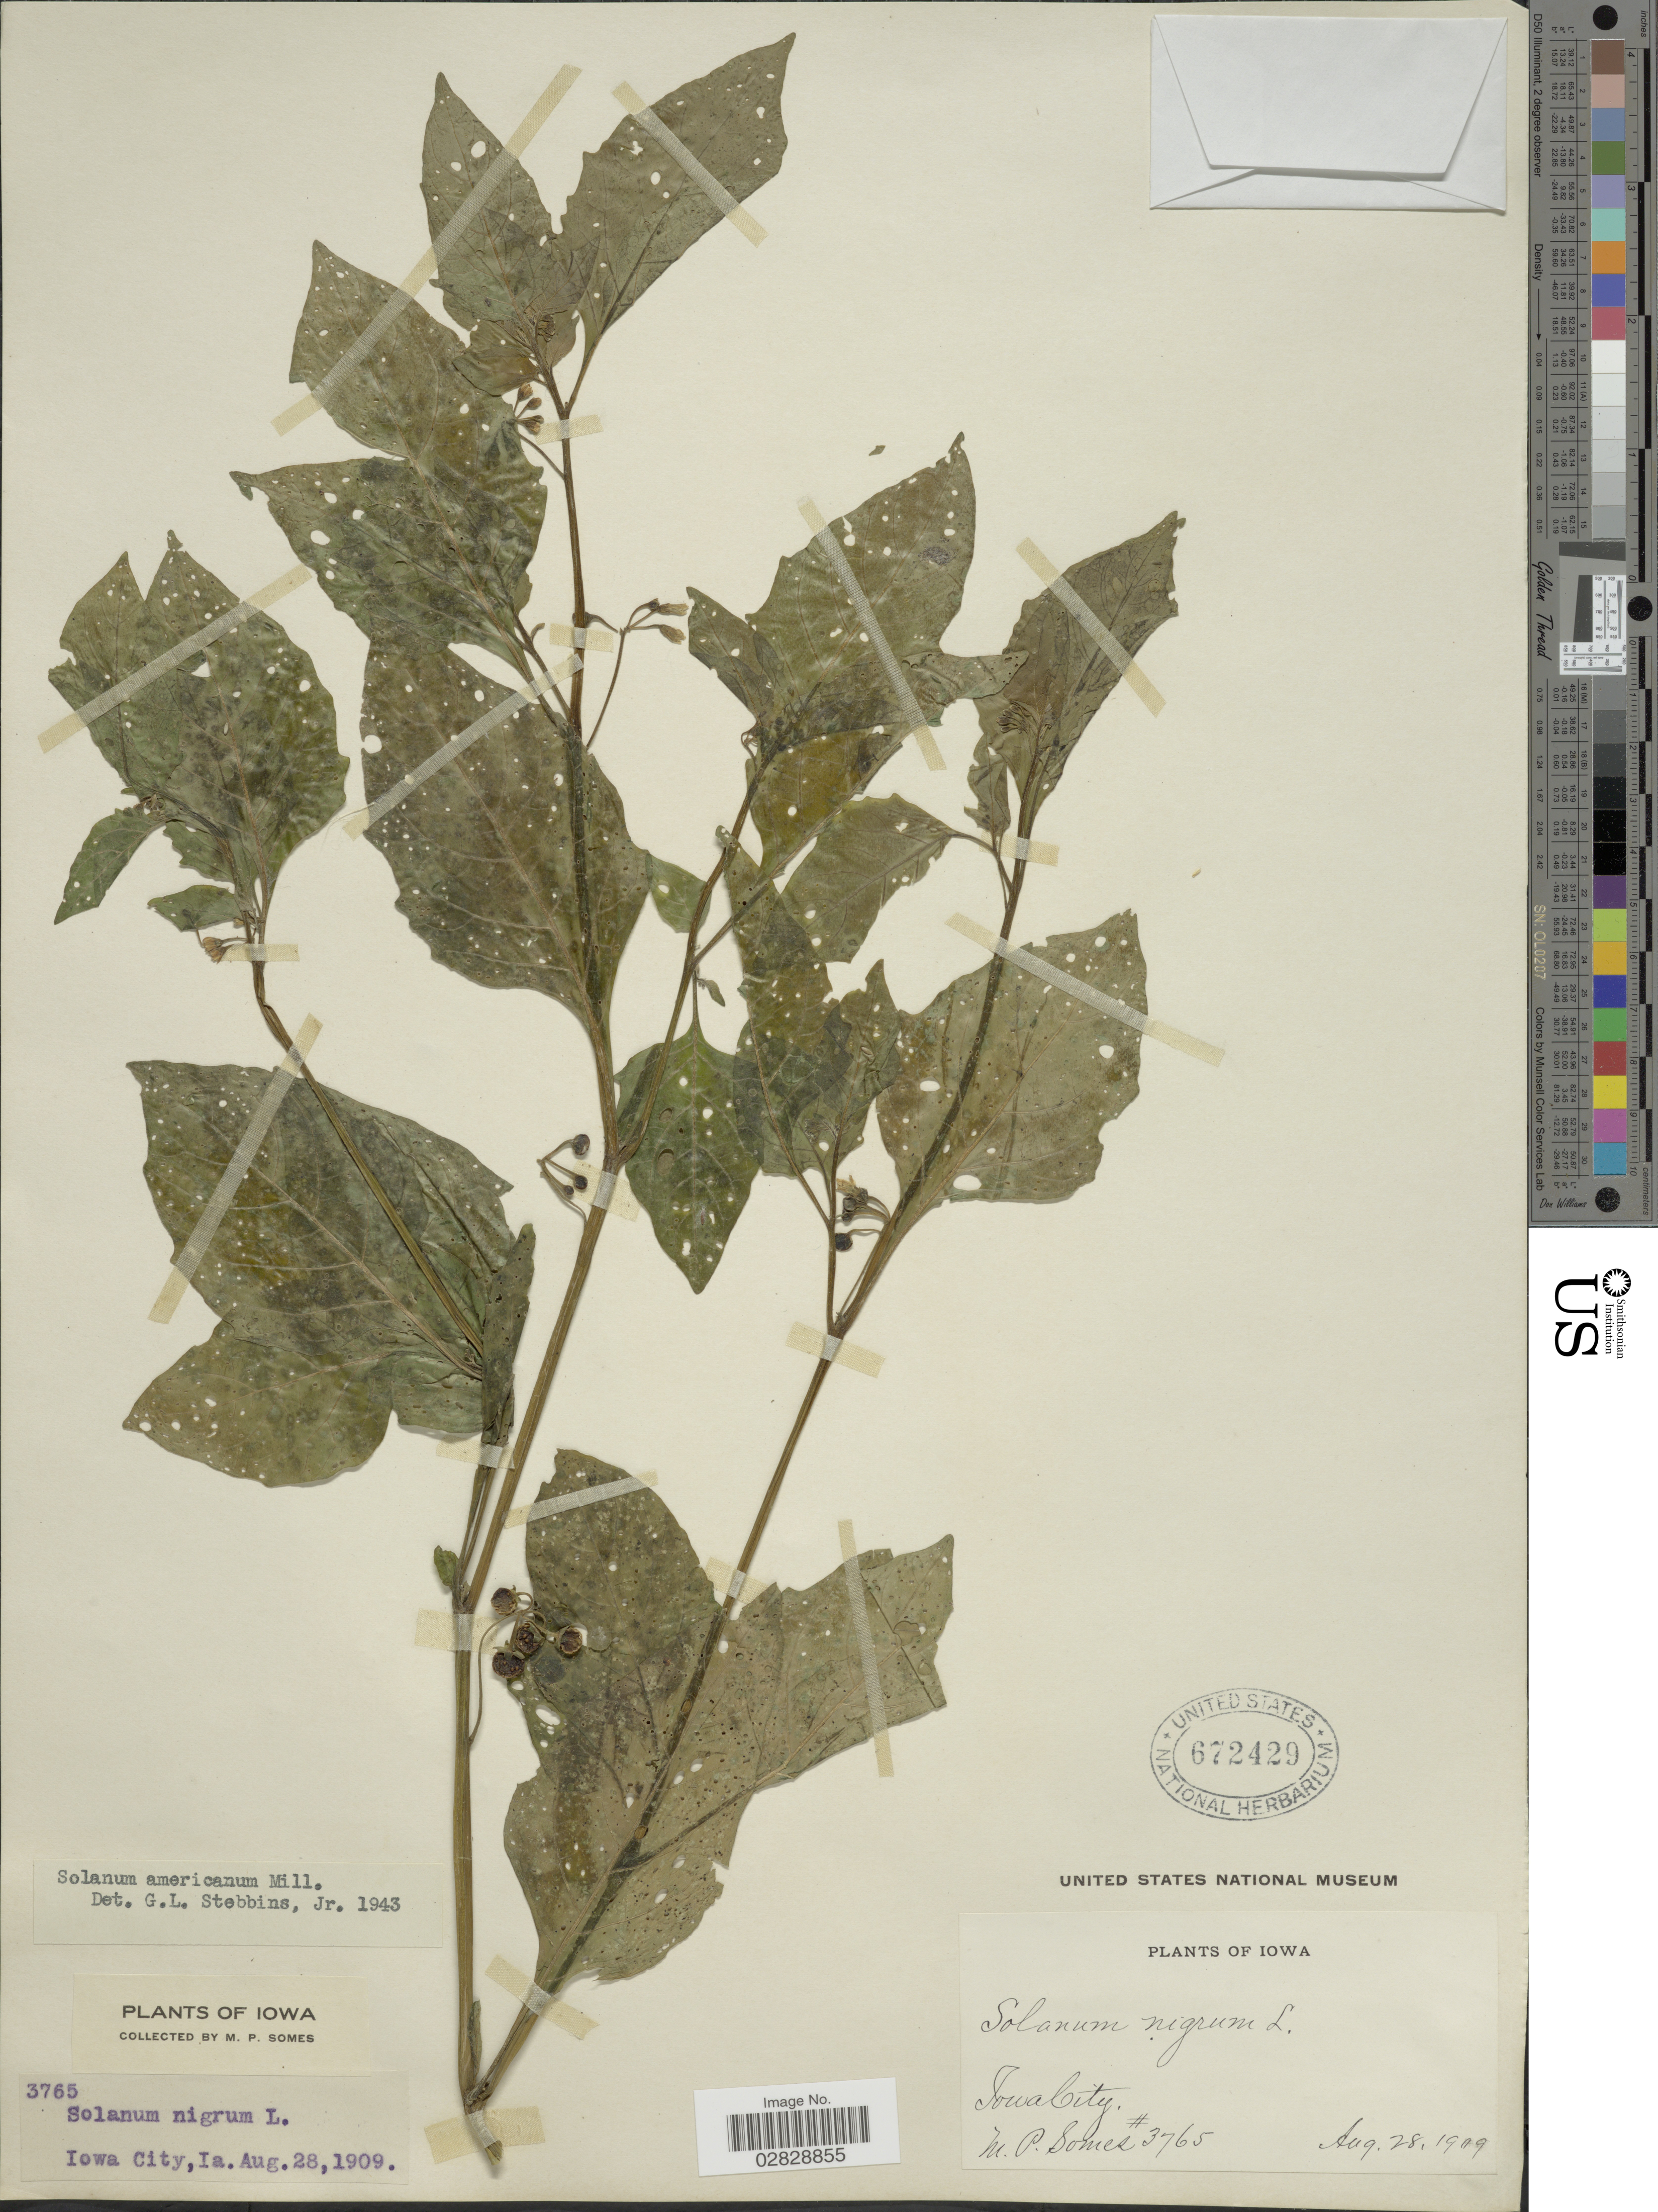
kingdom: Plantae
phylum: Tracheophyta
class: Magnoliopsida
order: Solanales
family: Solanaceae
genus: Solanum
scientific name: Solanum emulans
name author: Raf.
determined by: Knapp, S. D.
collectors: M. Somes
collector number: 3765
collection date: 1909-08-28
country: United States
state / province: Iowa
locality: Iowa City.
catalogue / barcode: US 672429